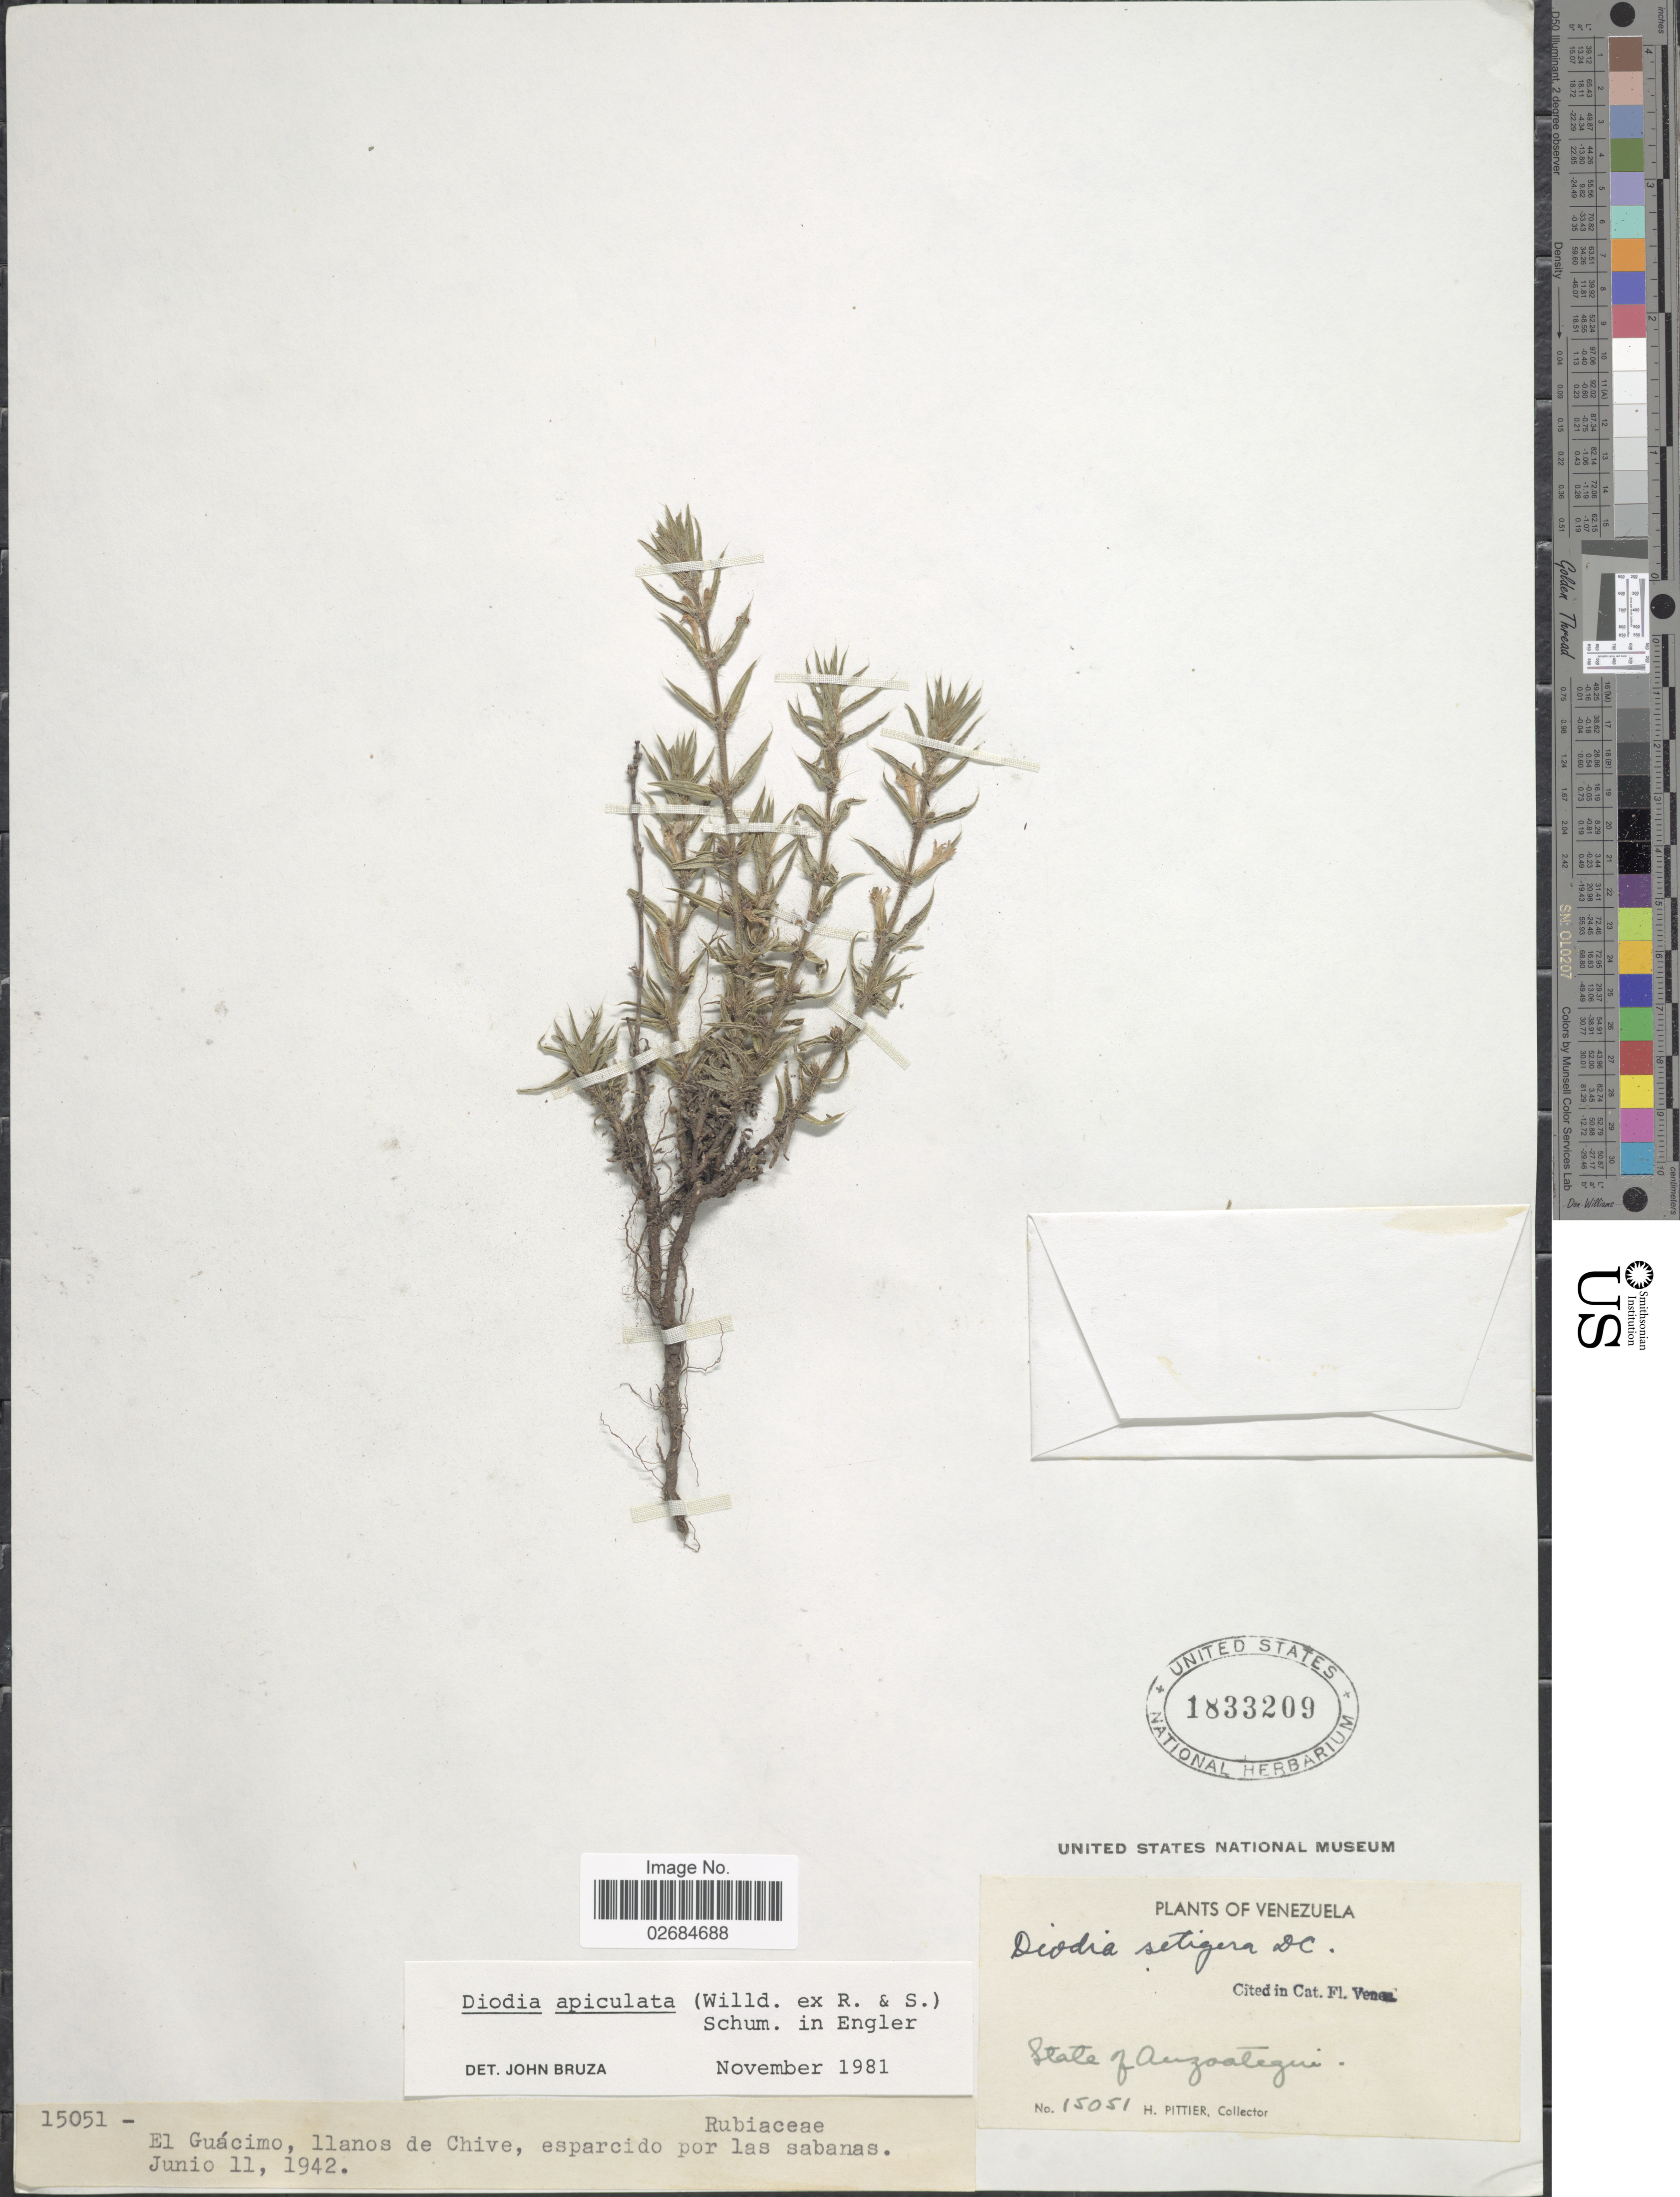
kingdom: Plantae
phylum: Tracheophyta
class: Magnoliopsida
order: Gentianales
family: Rubiaceae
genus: Diodia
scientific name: Diodia apiculata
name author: (Willd. ex Roem. & Schult.) K. Schum.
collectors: H. F. Pittier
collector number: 15051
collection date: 1942-06-11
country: Venezuela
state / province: Anzoategui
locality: El Guacimo, llanos de Chive, esparcido por las sabanas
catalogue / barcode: US 1833209